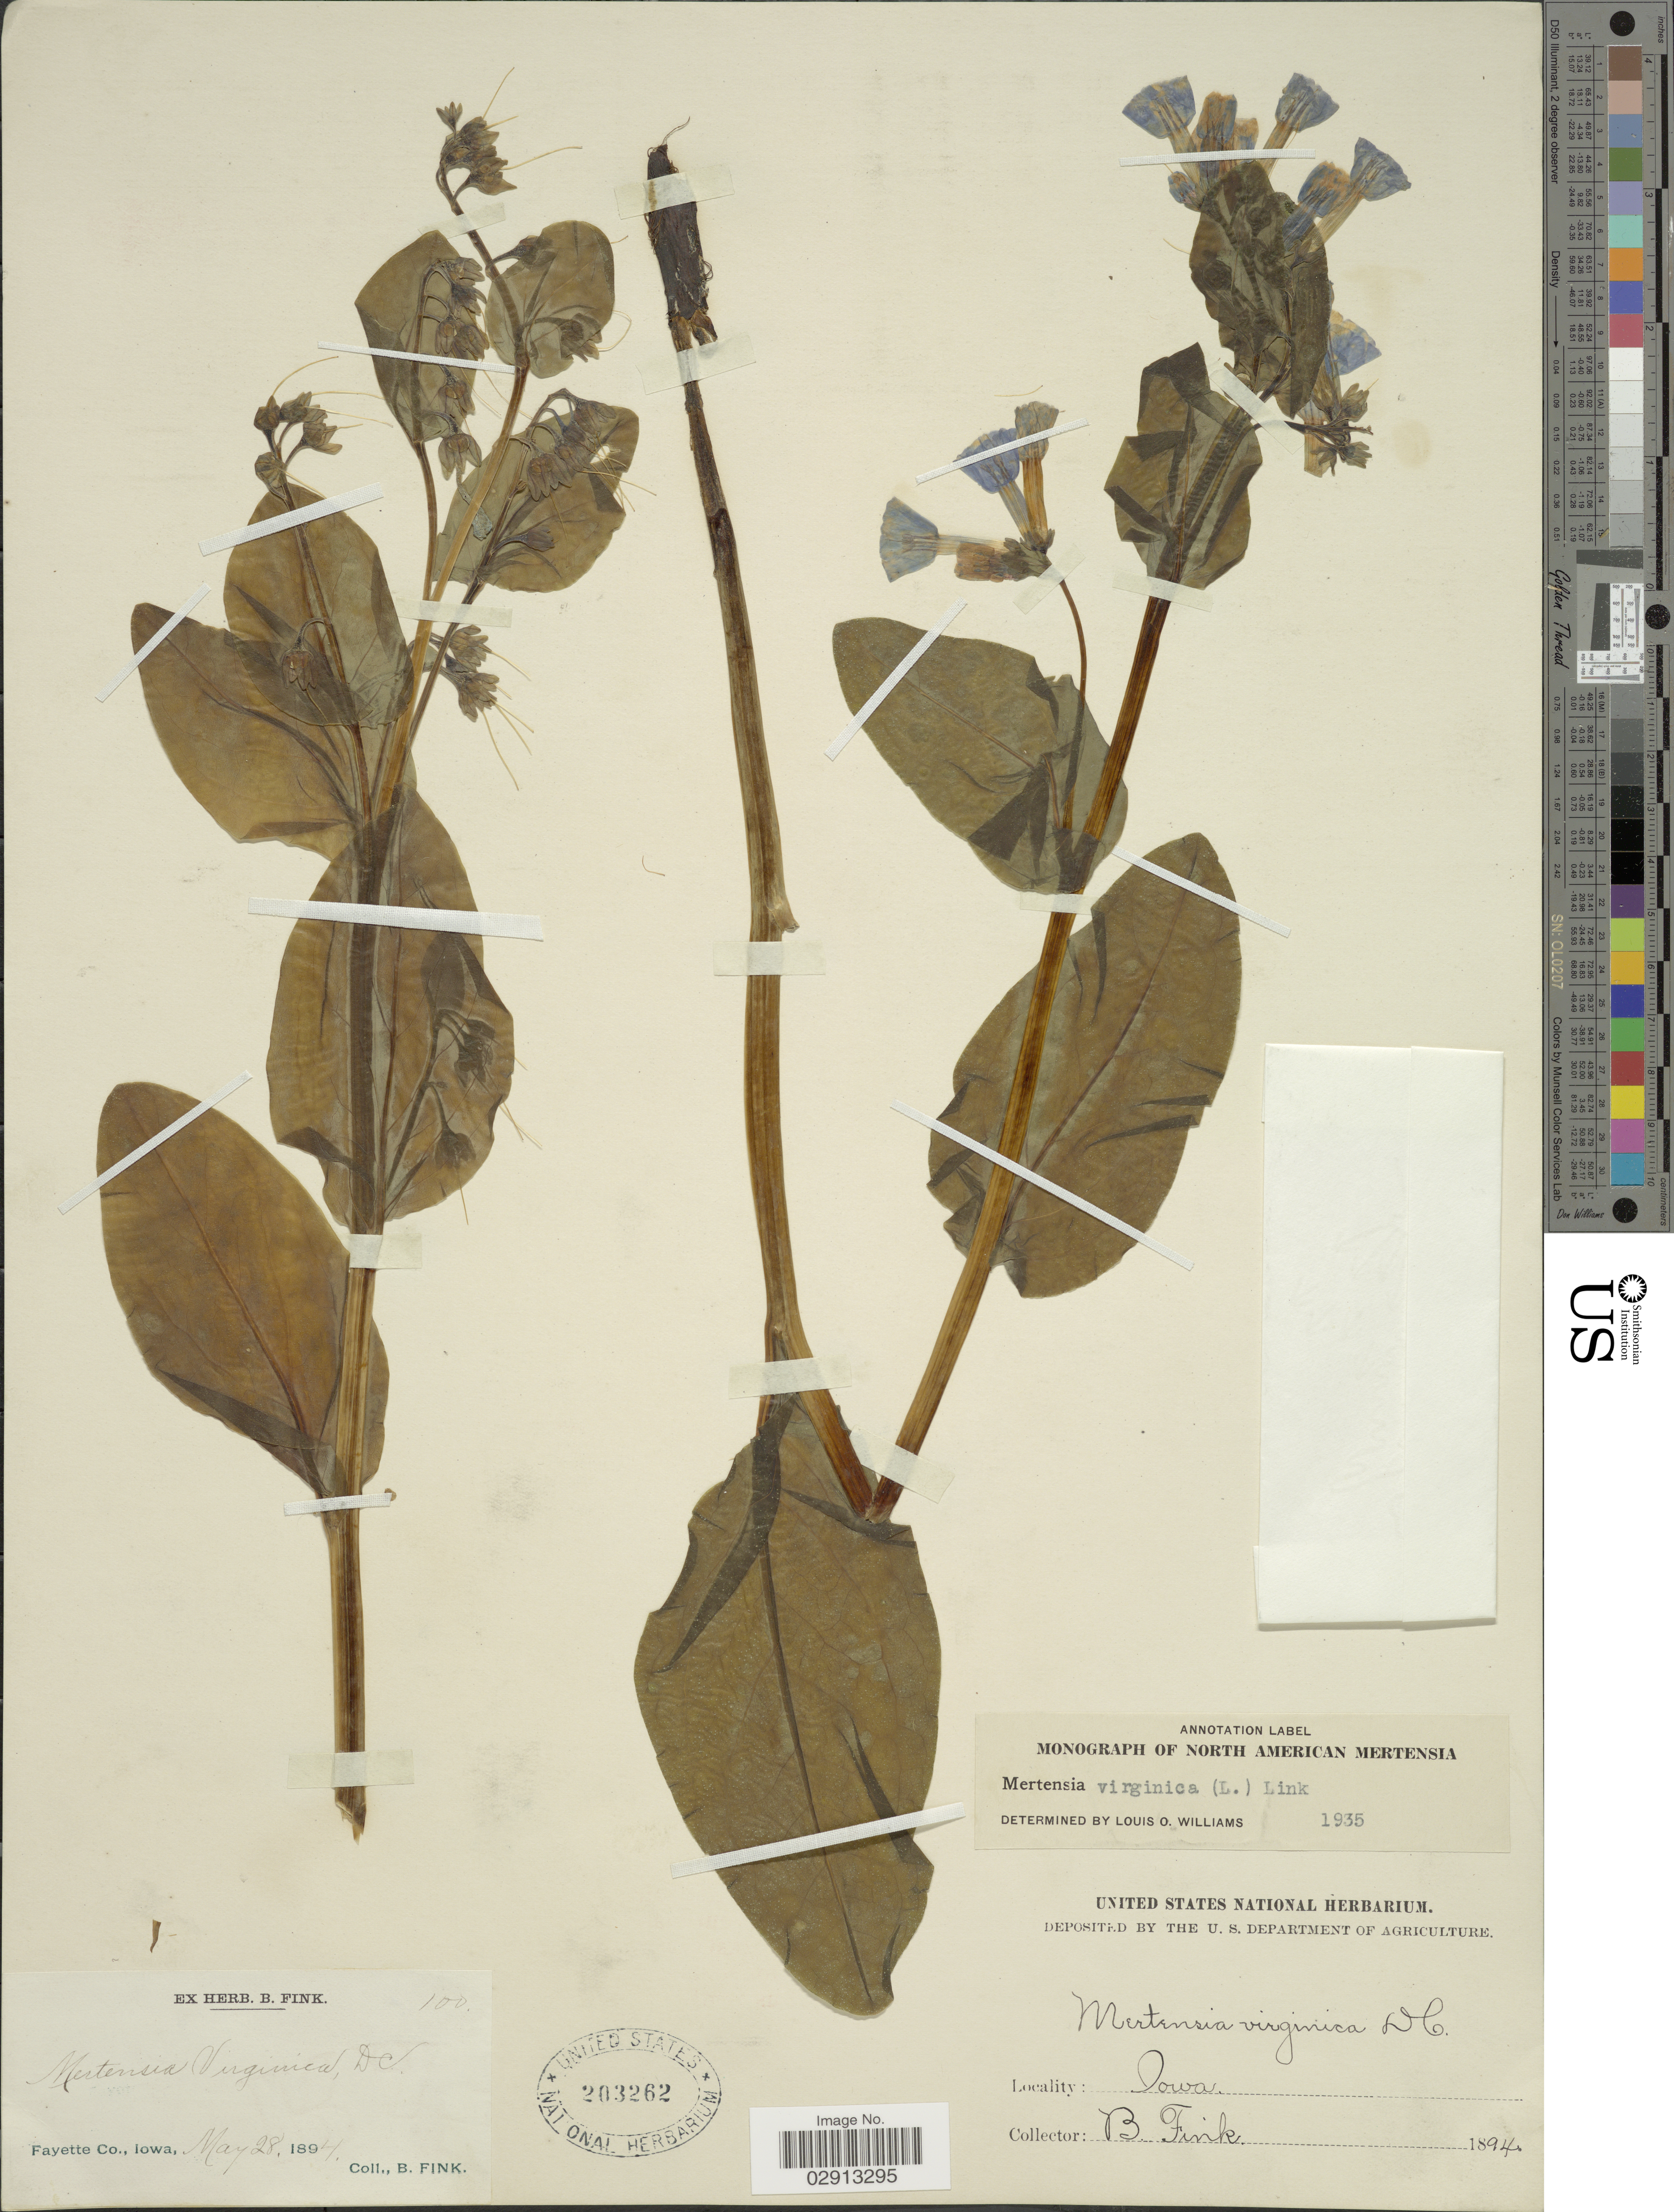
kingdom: Plantae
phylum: Tracheophyta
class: Magnoliopsida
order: Boraginales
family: Boraginaceae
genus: Mertensia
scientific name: Mertensia virginica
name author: (L.) Pers. ex Link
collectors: B. Fink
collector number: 100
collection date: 1894-05-28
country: United States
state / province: Iowa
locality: Fayette Co.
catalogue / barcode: US 203262